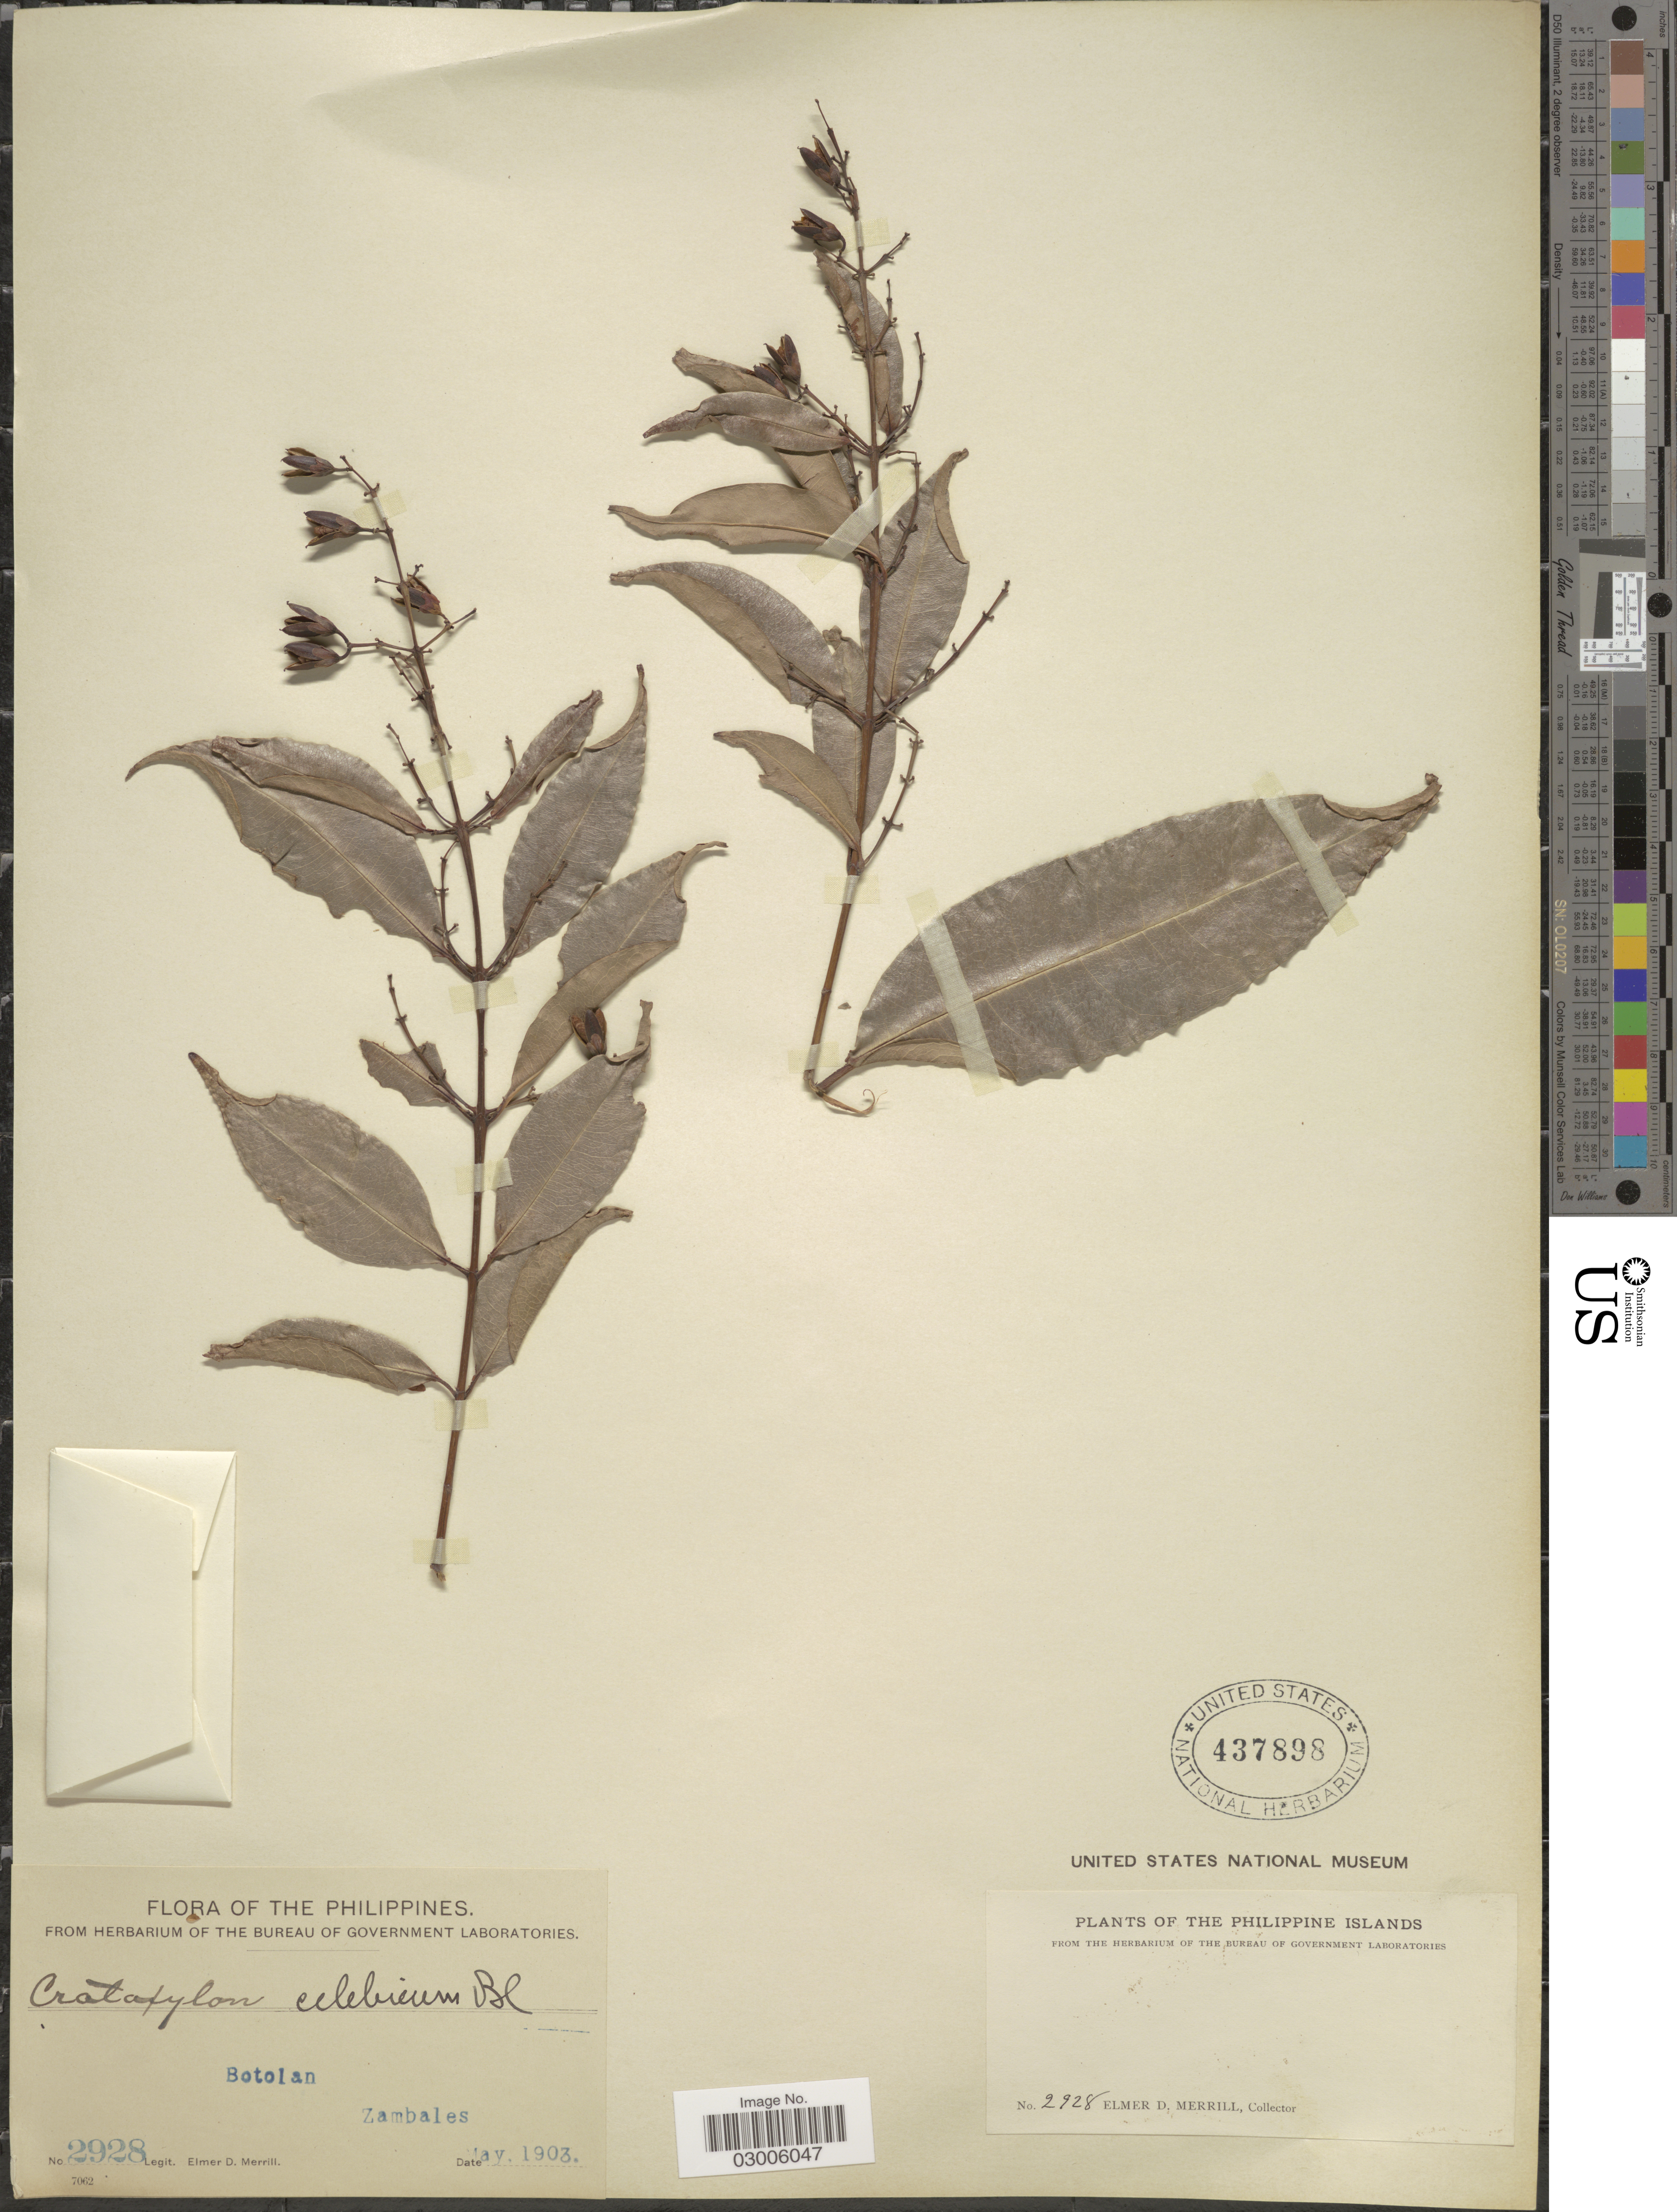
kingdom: Plantae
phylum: Tracheophyta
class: Magnoliopsida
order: Malpighiales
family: Hypericaceae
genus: Cratoxylum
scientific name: Cratoxylum celebicum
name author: Blume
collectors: E. D. Merrill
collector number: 2928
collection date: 1903-05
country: Philippines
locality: Botolan. Zambales.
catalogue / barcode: US 437898